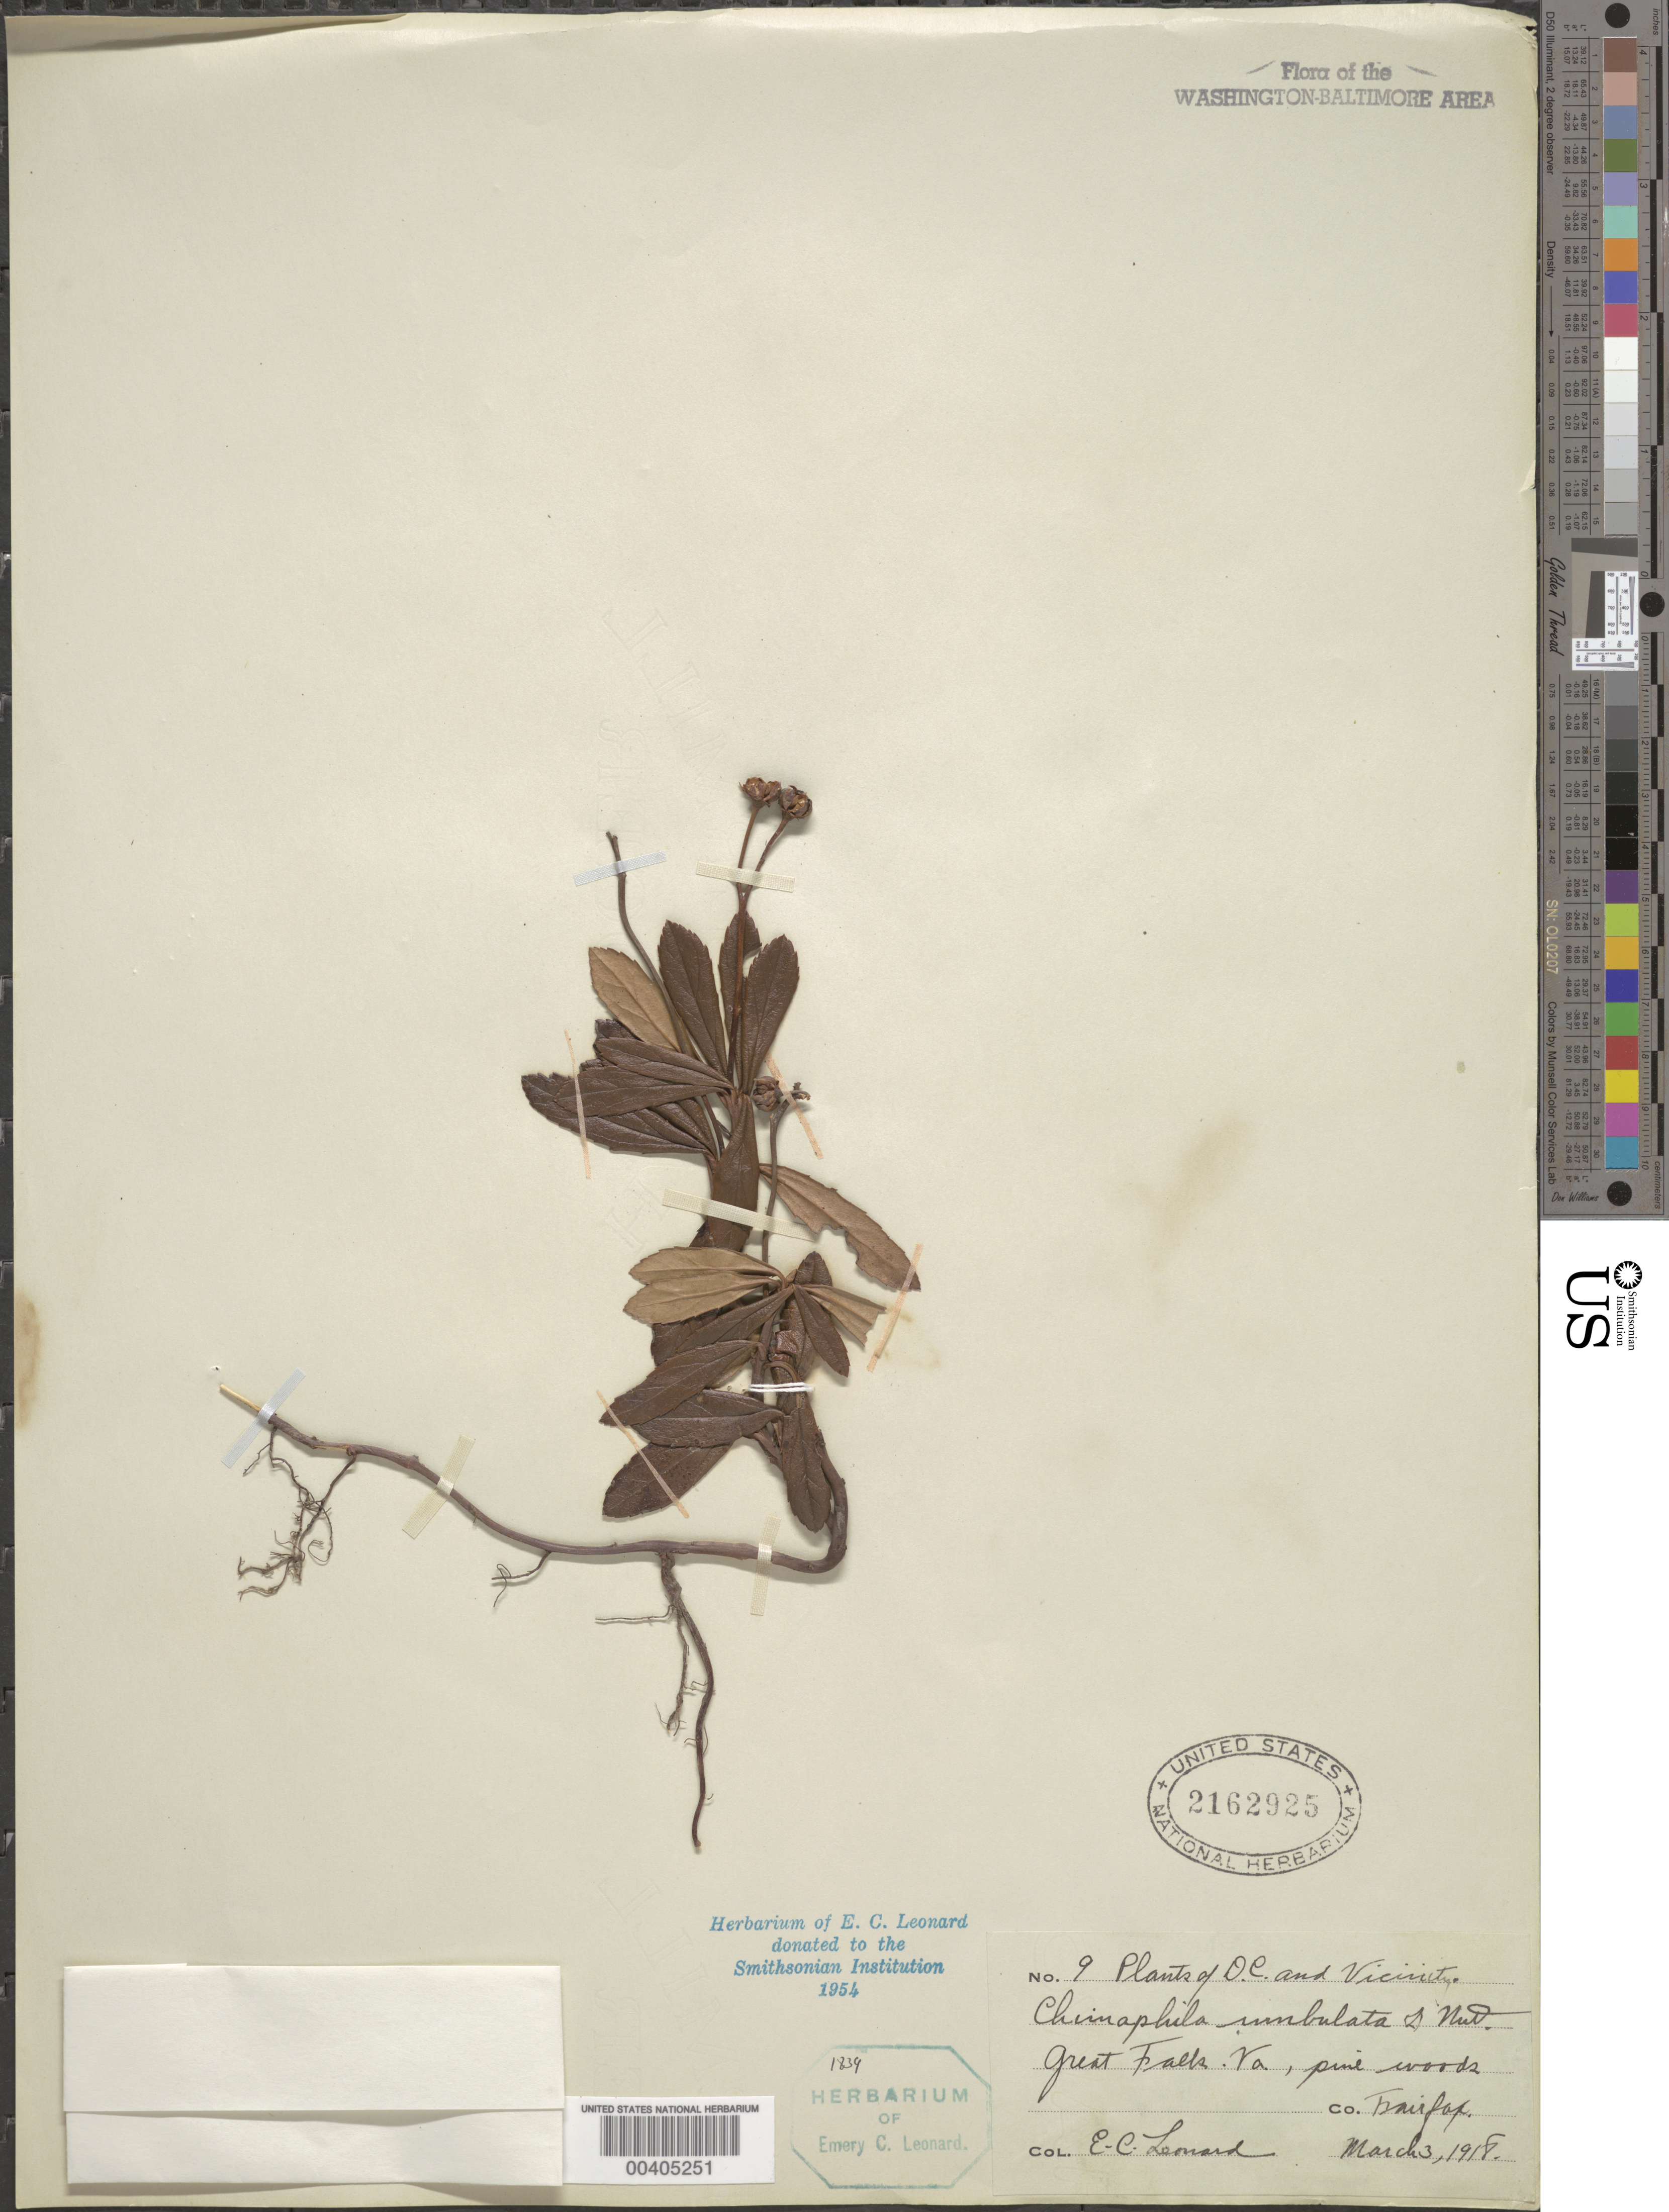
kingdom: Plantae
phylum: Tracheophyta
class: Magnoliopsida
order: Ericales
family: Ericaceae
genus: Chimaphila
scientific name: Chimaphila umbellata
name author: (L.) W.P.C. Barton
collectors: E. C. Leonard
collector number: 9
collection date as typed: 03 Mar 1918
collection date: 1918-03-03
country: United States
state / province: Virginia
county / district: Fairfax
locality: Great Falls C. and O. Canal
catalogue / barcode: US 2162925